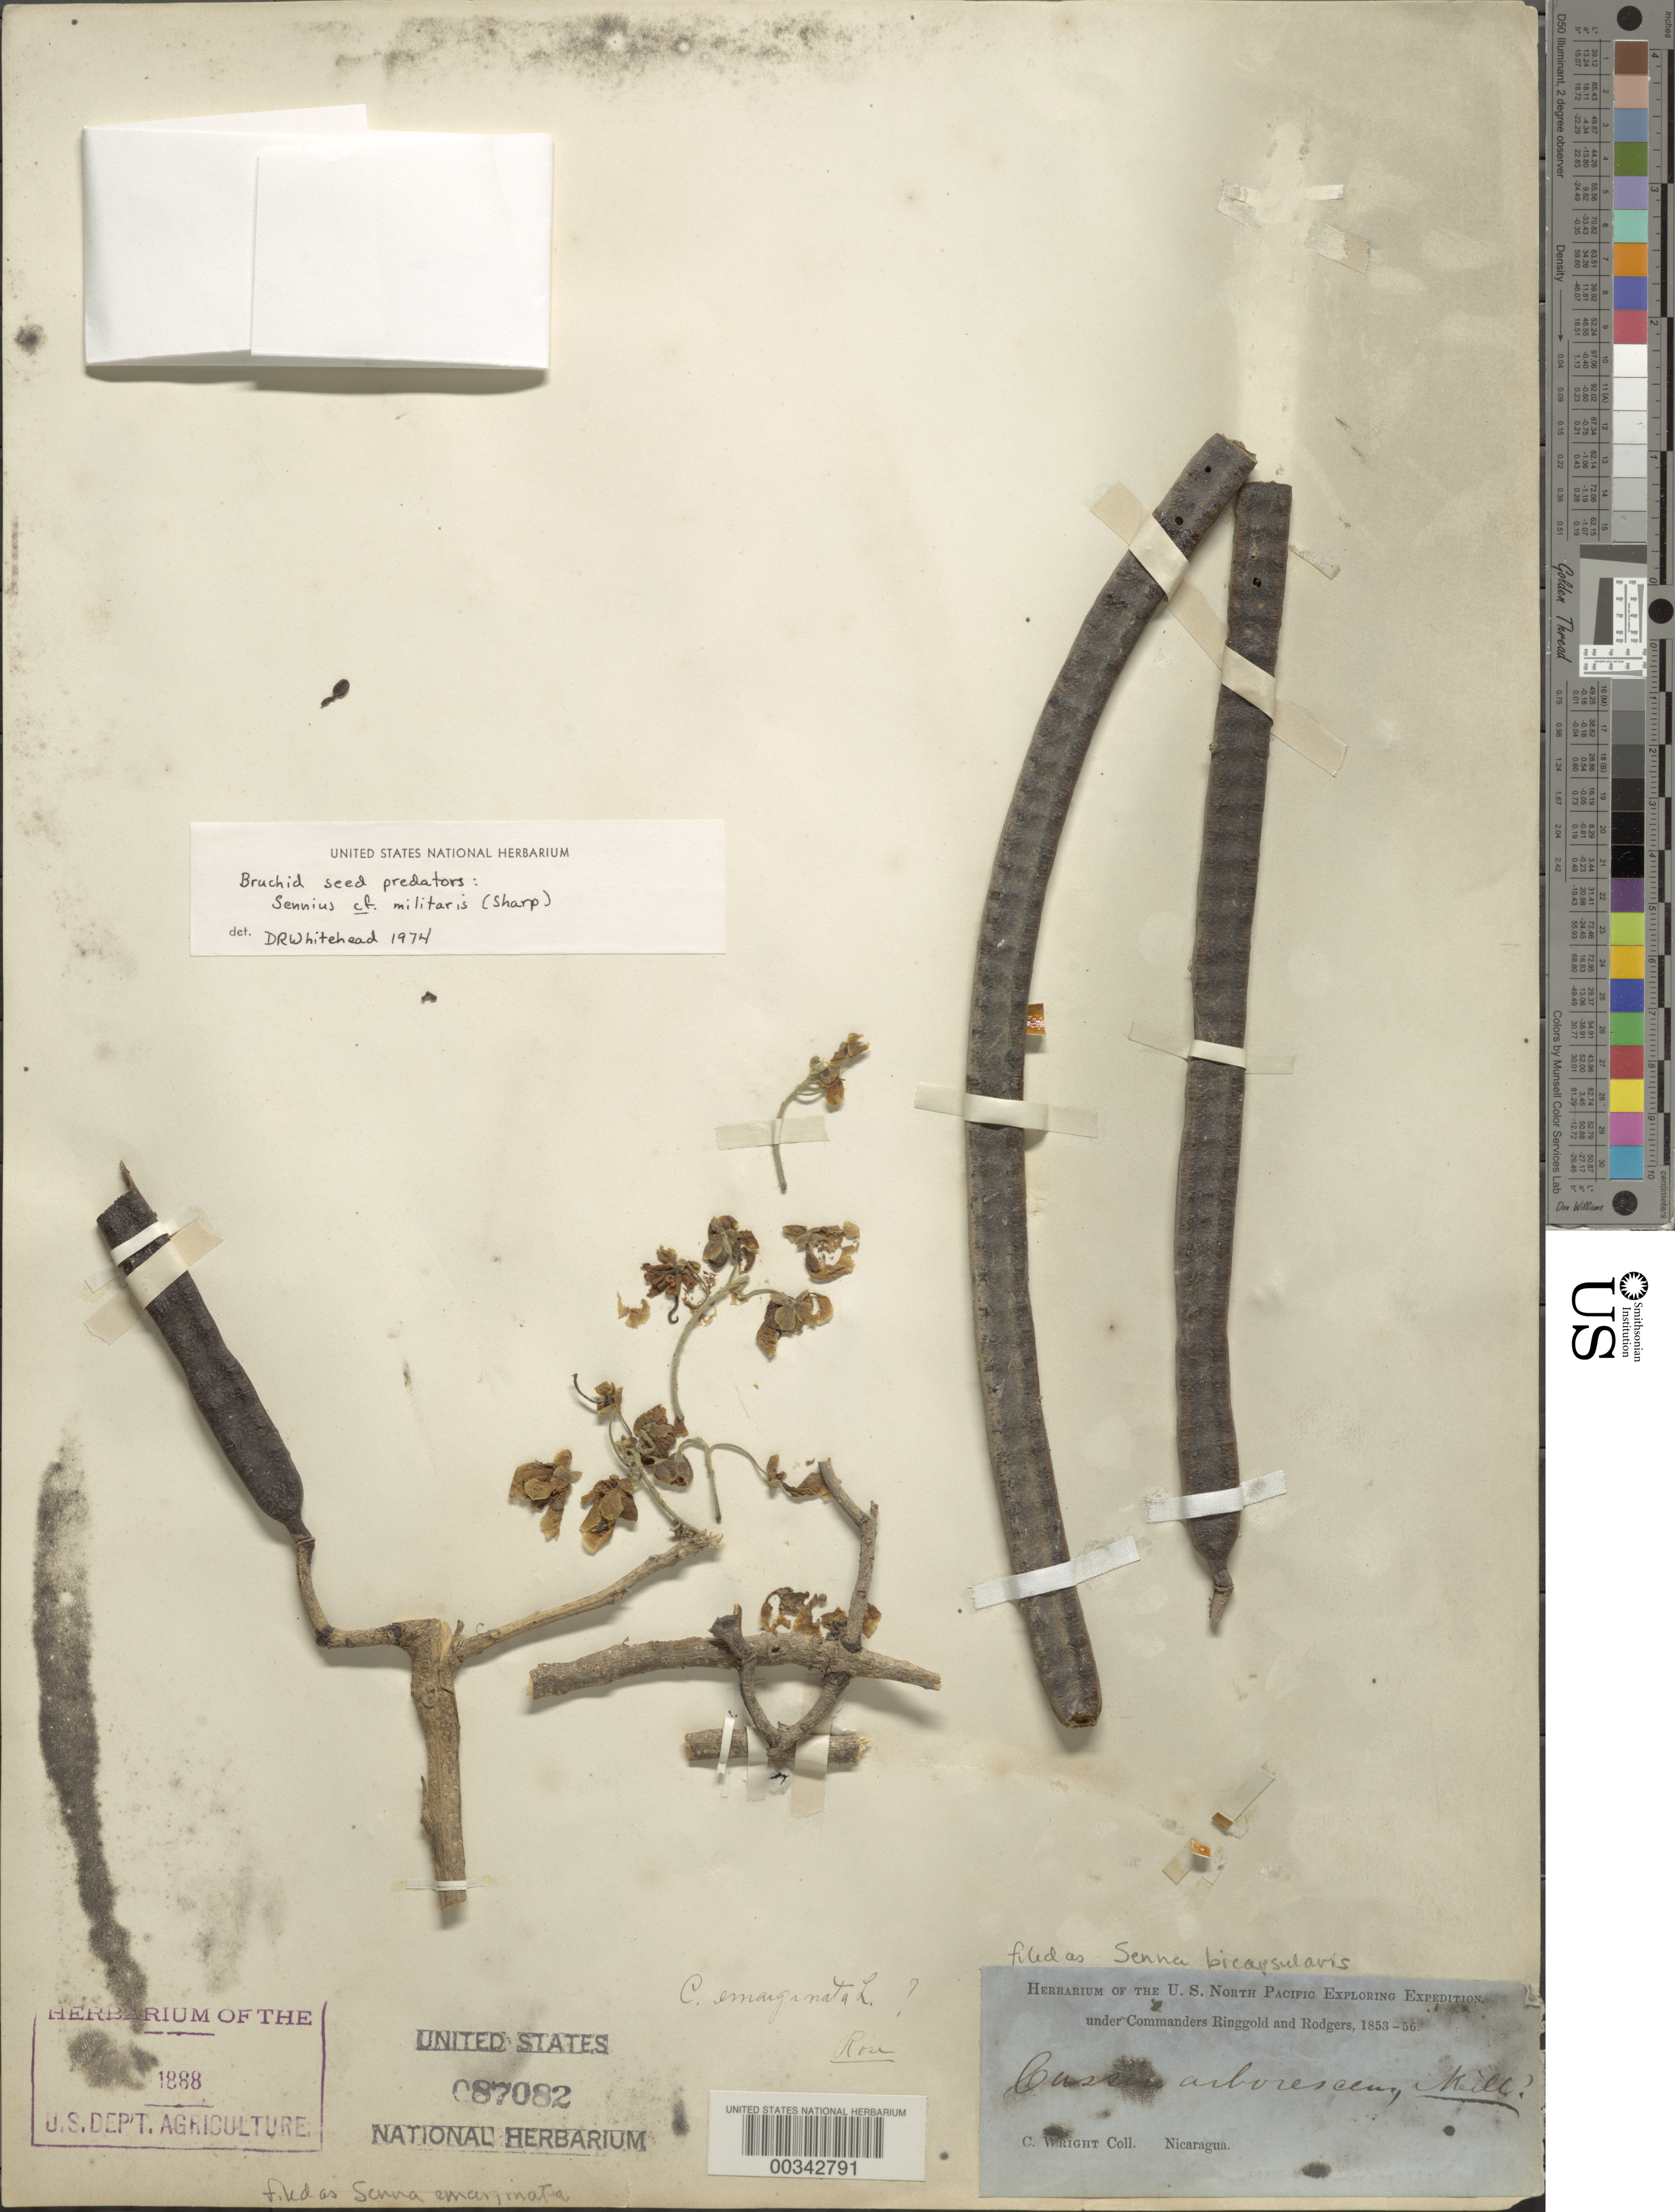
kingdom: Plantae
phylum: Tracheophyta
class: Magnoliopsida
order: Fabales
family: Fabaceae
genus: Senna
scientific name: Senna bicapsularis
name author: (L.) Roxb.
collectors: C. Wright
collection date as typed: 1853 to -- -- 1856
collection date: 1853/1856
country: Nicaragua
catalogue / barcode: US 87082